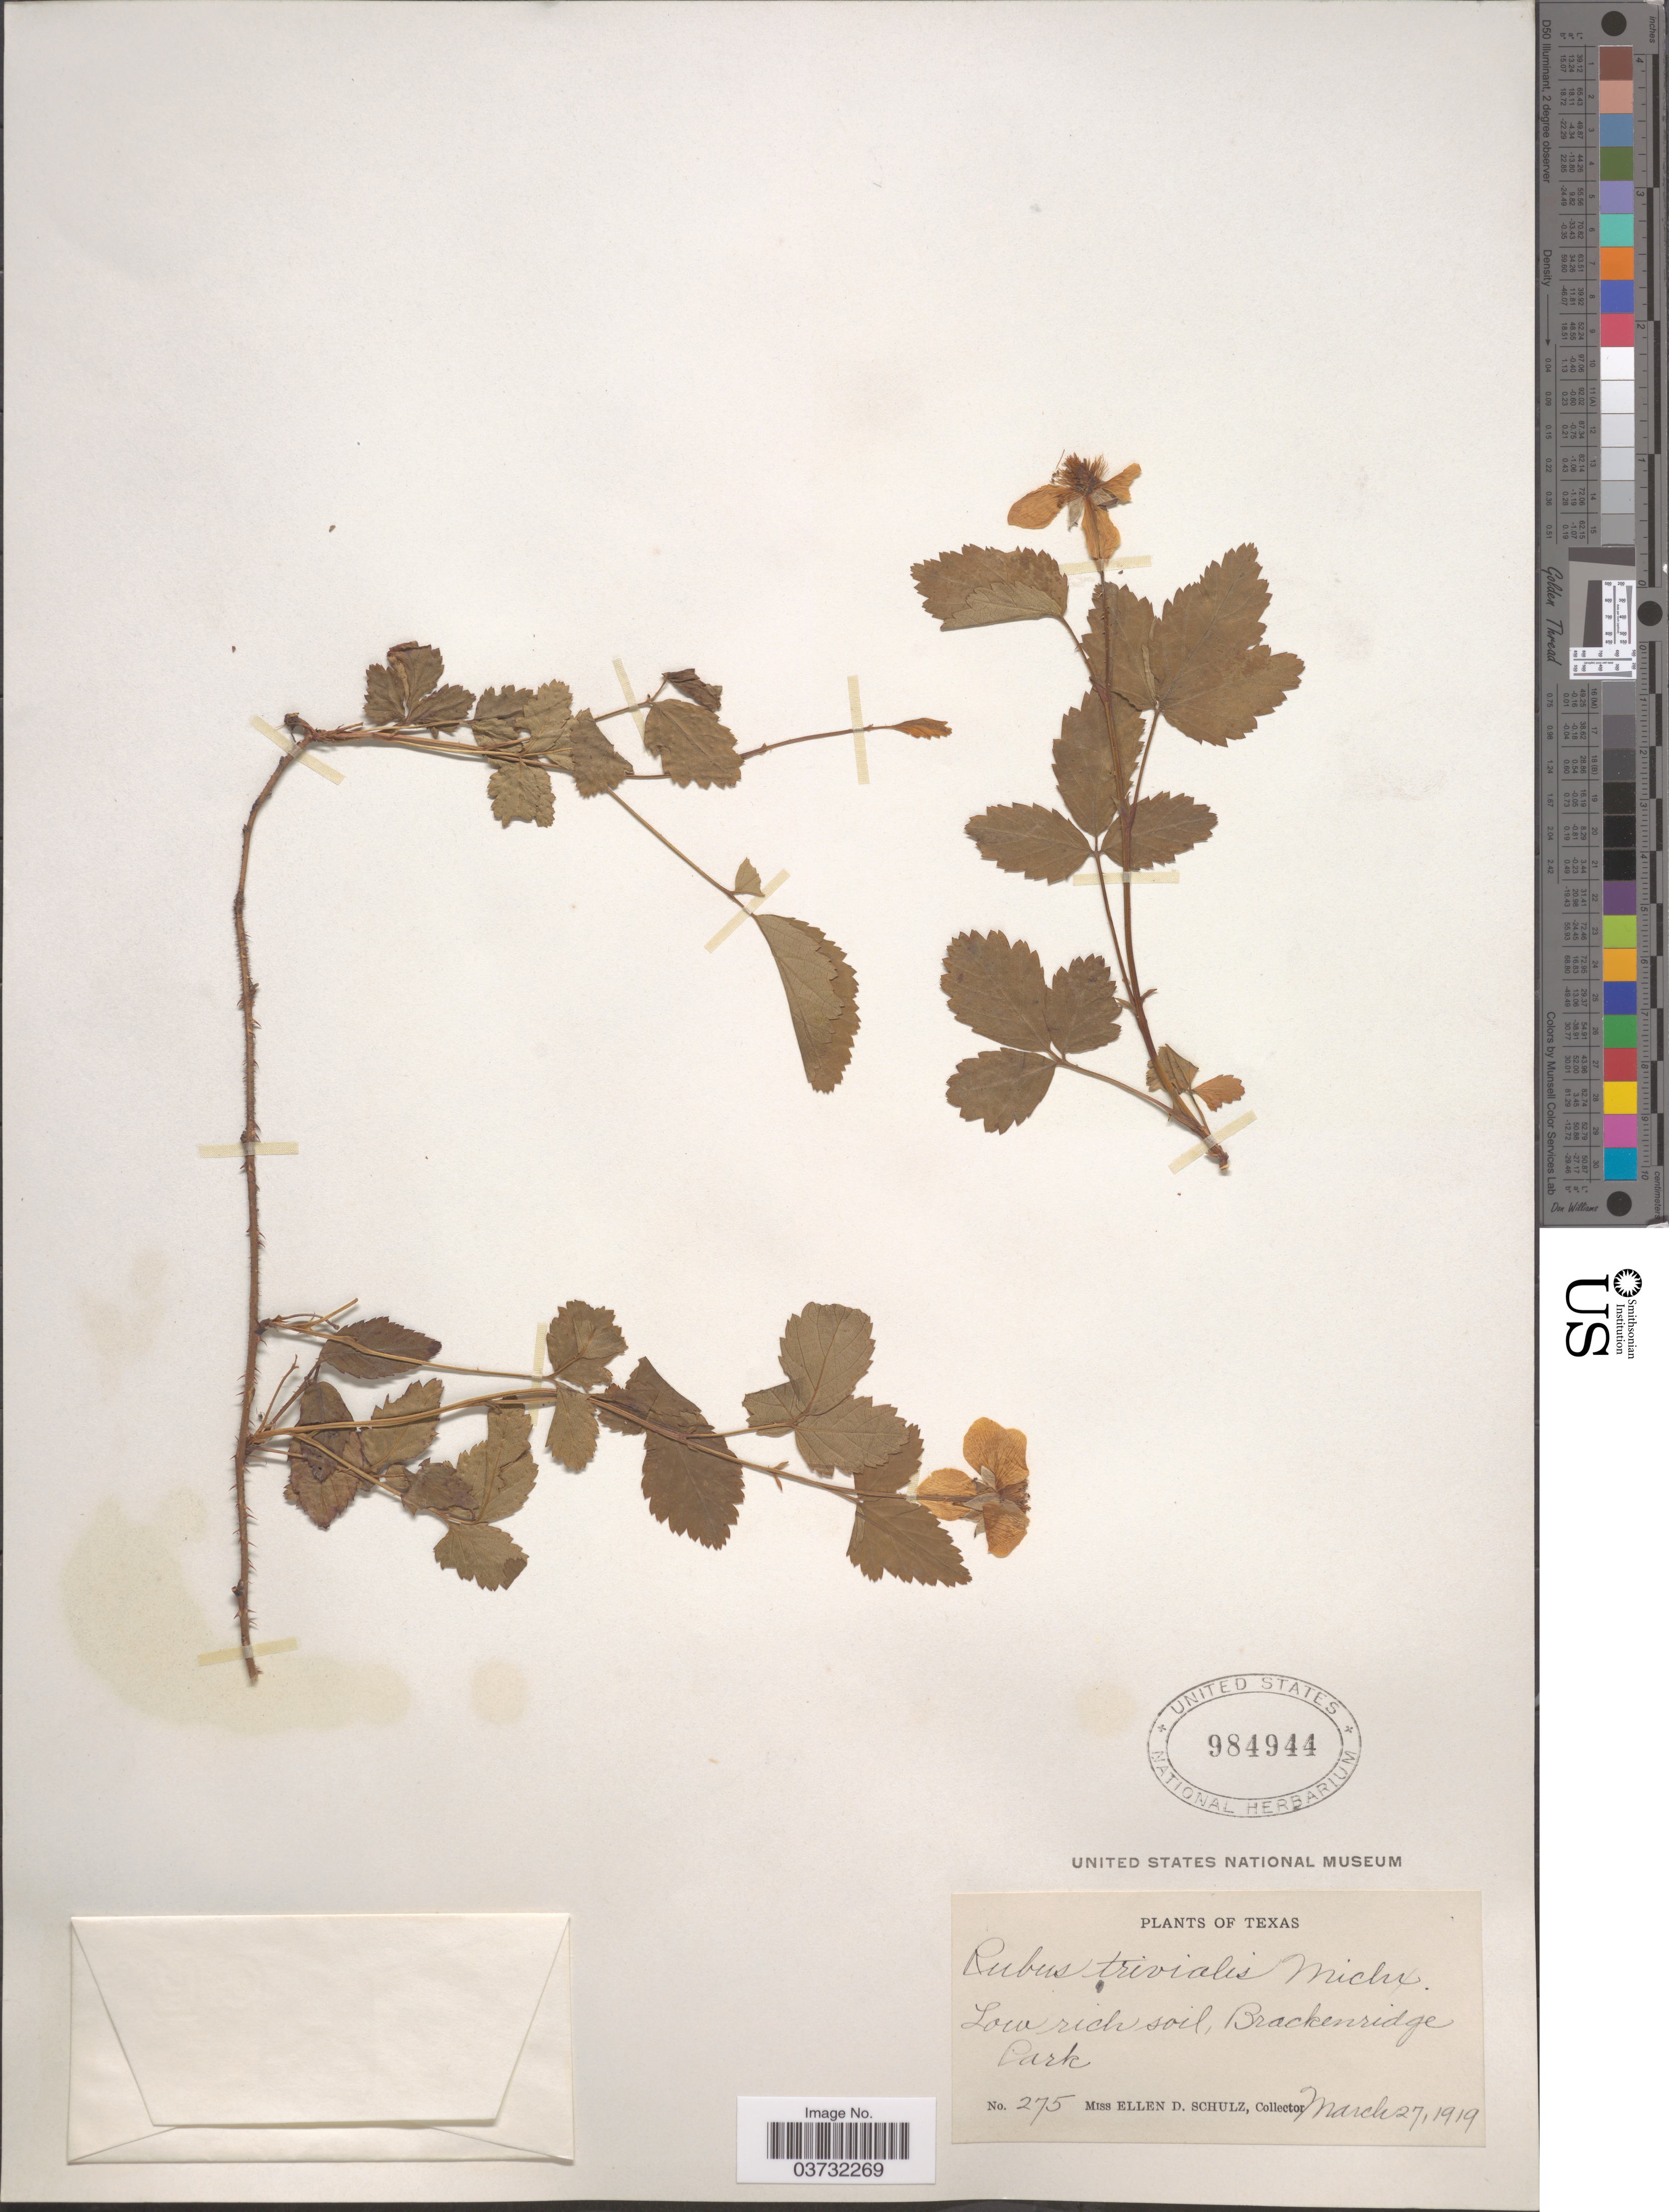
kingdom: Plantae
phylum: Tracheophyta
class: Magnoliopsida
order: Rosales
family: Rosaceae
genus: Rubus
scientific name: Rubus trivialis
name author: Michx.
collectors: E. D. Schulz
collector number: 275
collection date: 1919-03-27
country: United States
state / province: Texas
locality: Brackenridge Park.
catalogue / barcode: US 984944